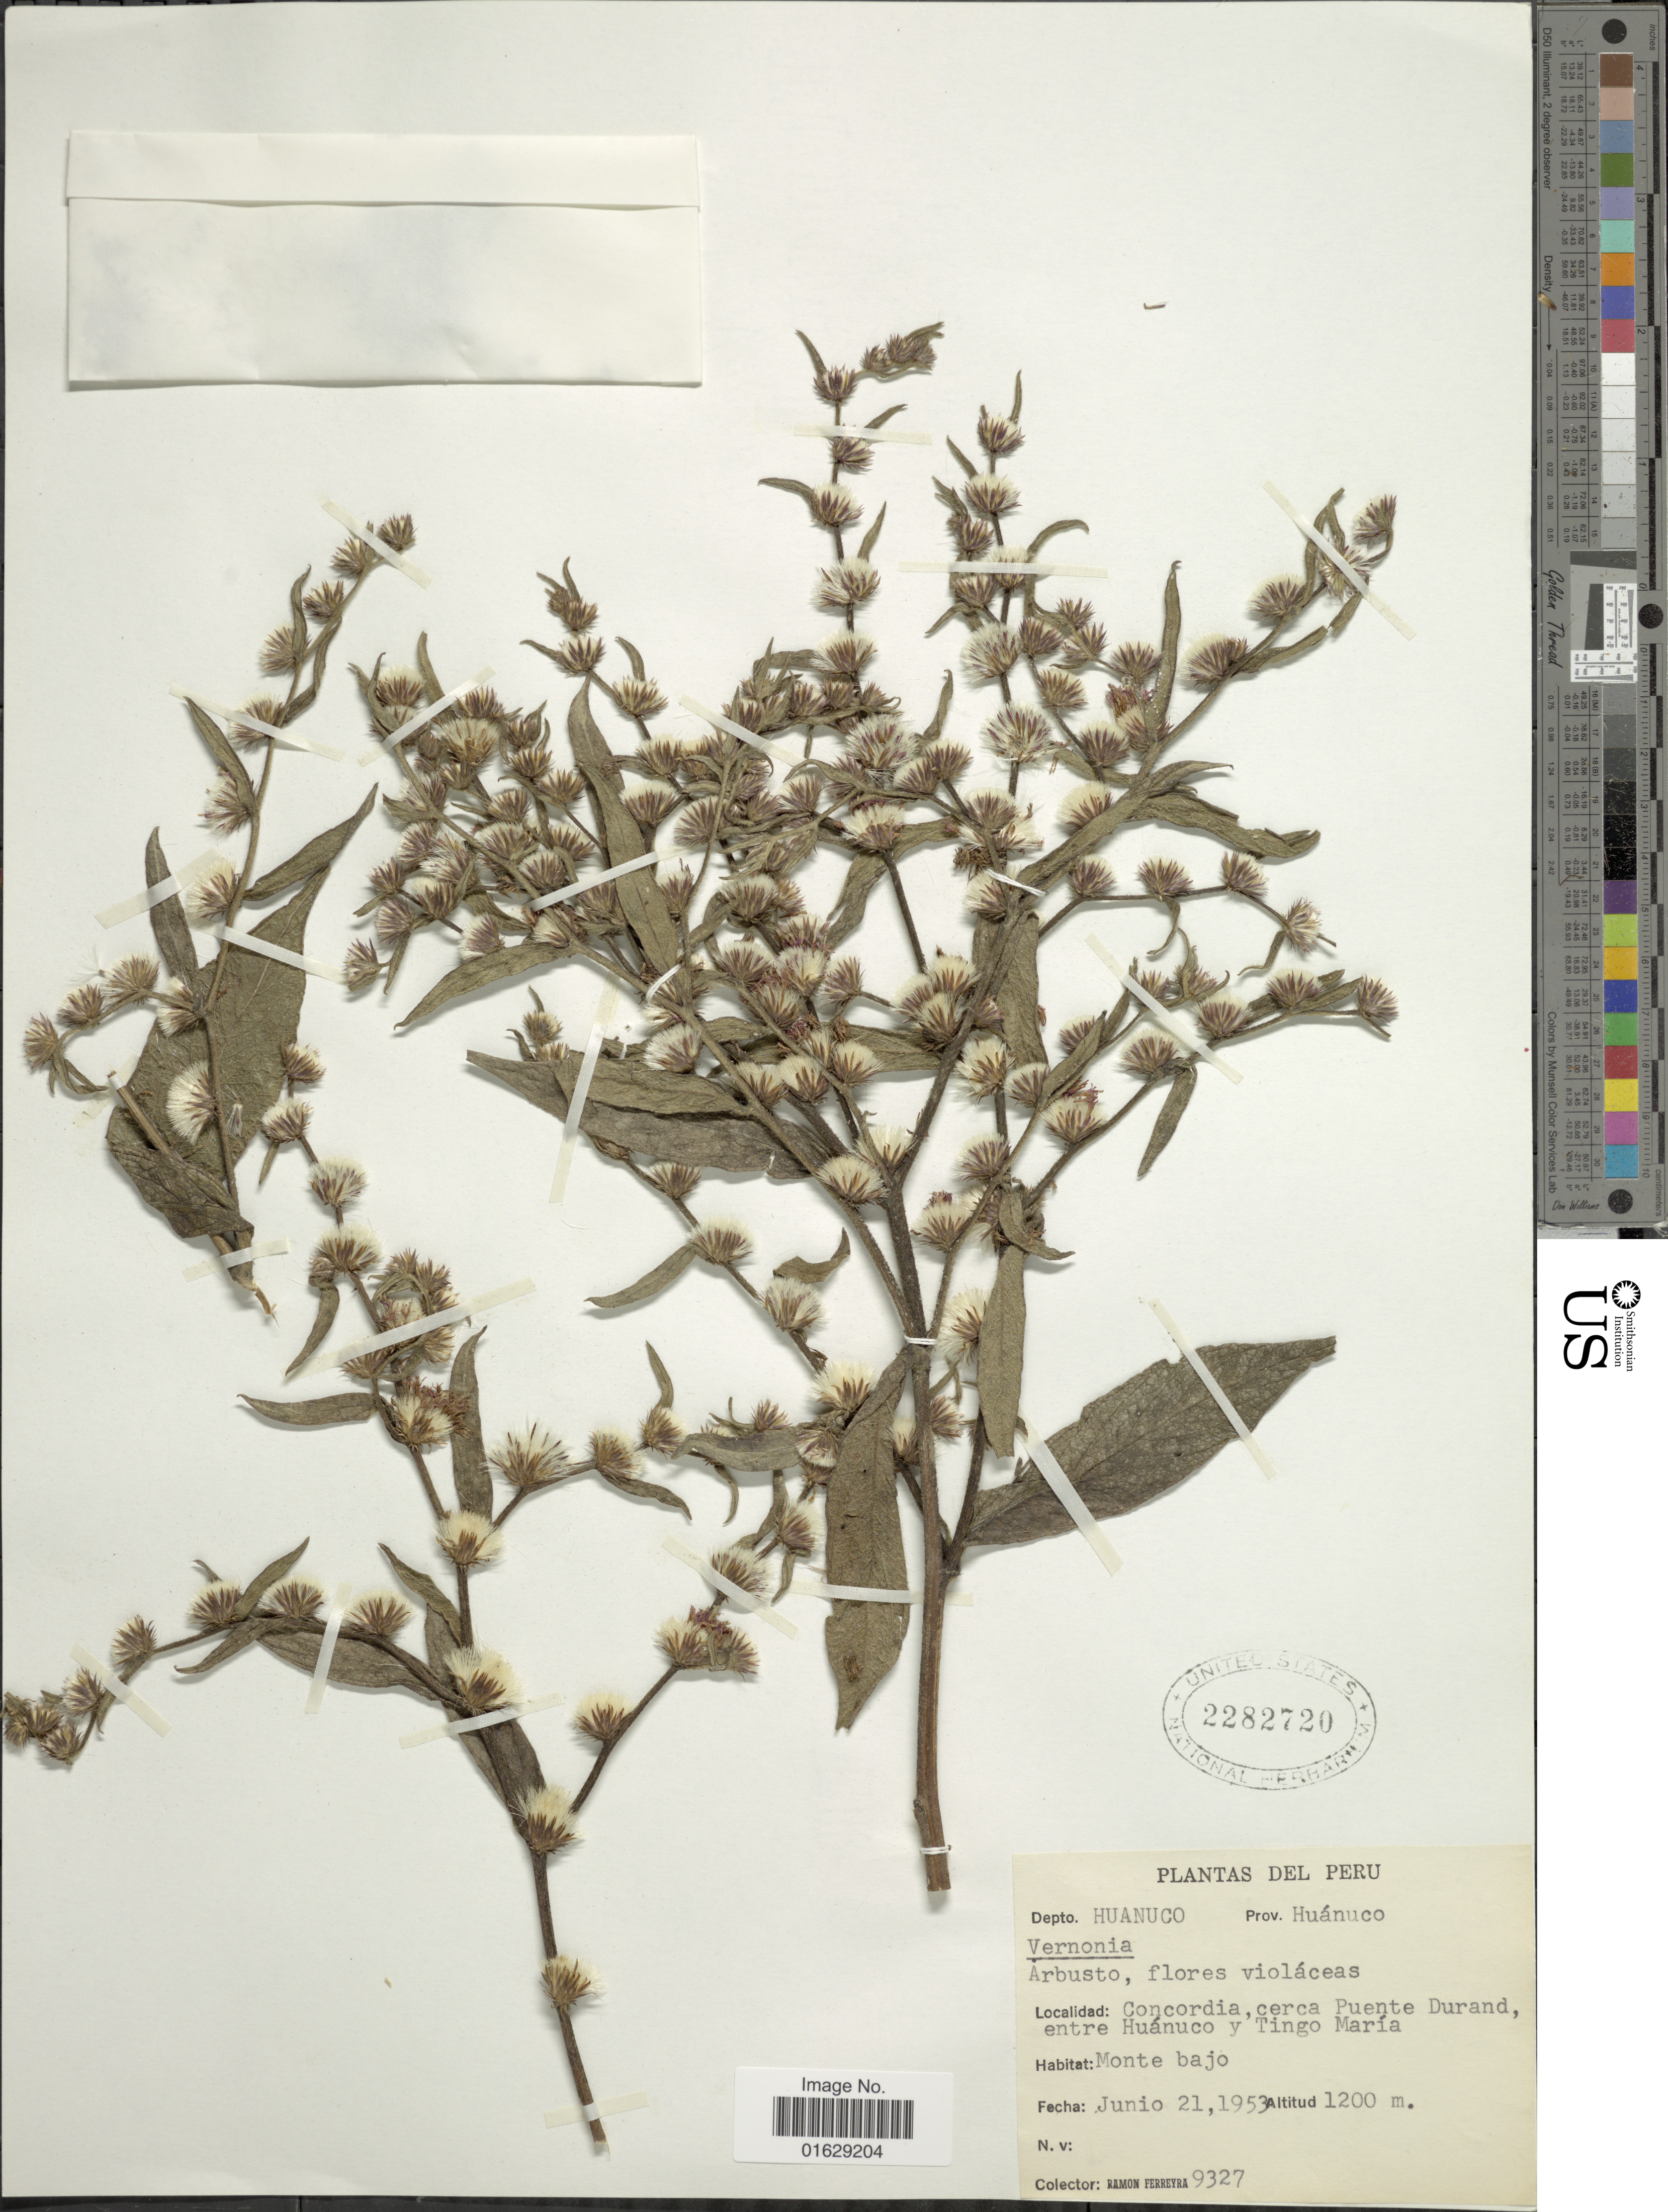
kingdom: Plantae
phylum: Tracheophyta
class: Magnoliopsida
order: Asterales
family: Asteraceae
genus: Lepidaploa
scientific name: Lepidaploa salzmannii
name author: (DC.) H. Rob.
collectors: R. A. Ferreyra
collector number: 9327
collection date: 1953-06-21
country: Peru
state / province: Huánuco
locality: Depto. Huanuco, Prov. Huanuco, Concordia, cerca Puente Durand, entre Huanuco y Tingo Maria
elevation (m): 1200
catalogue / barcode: US 2282120